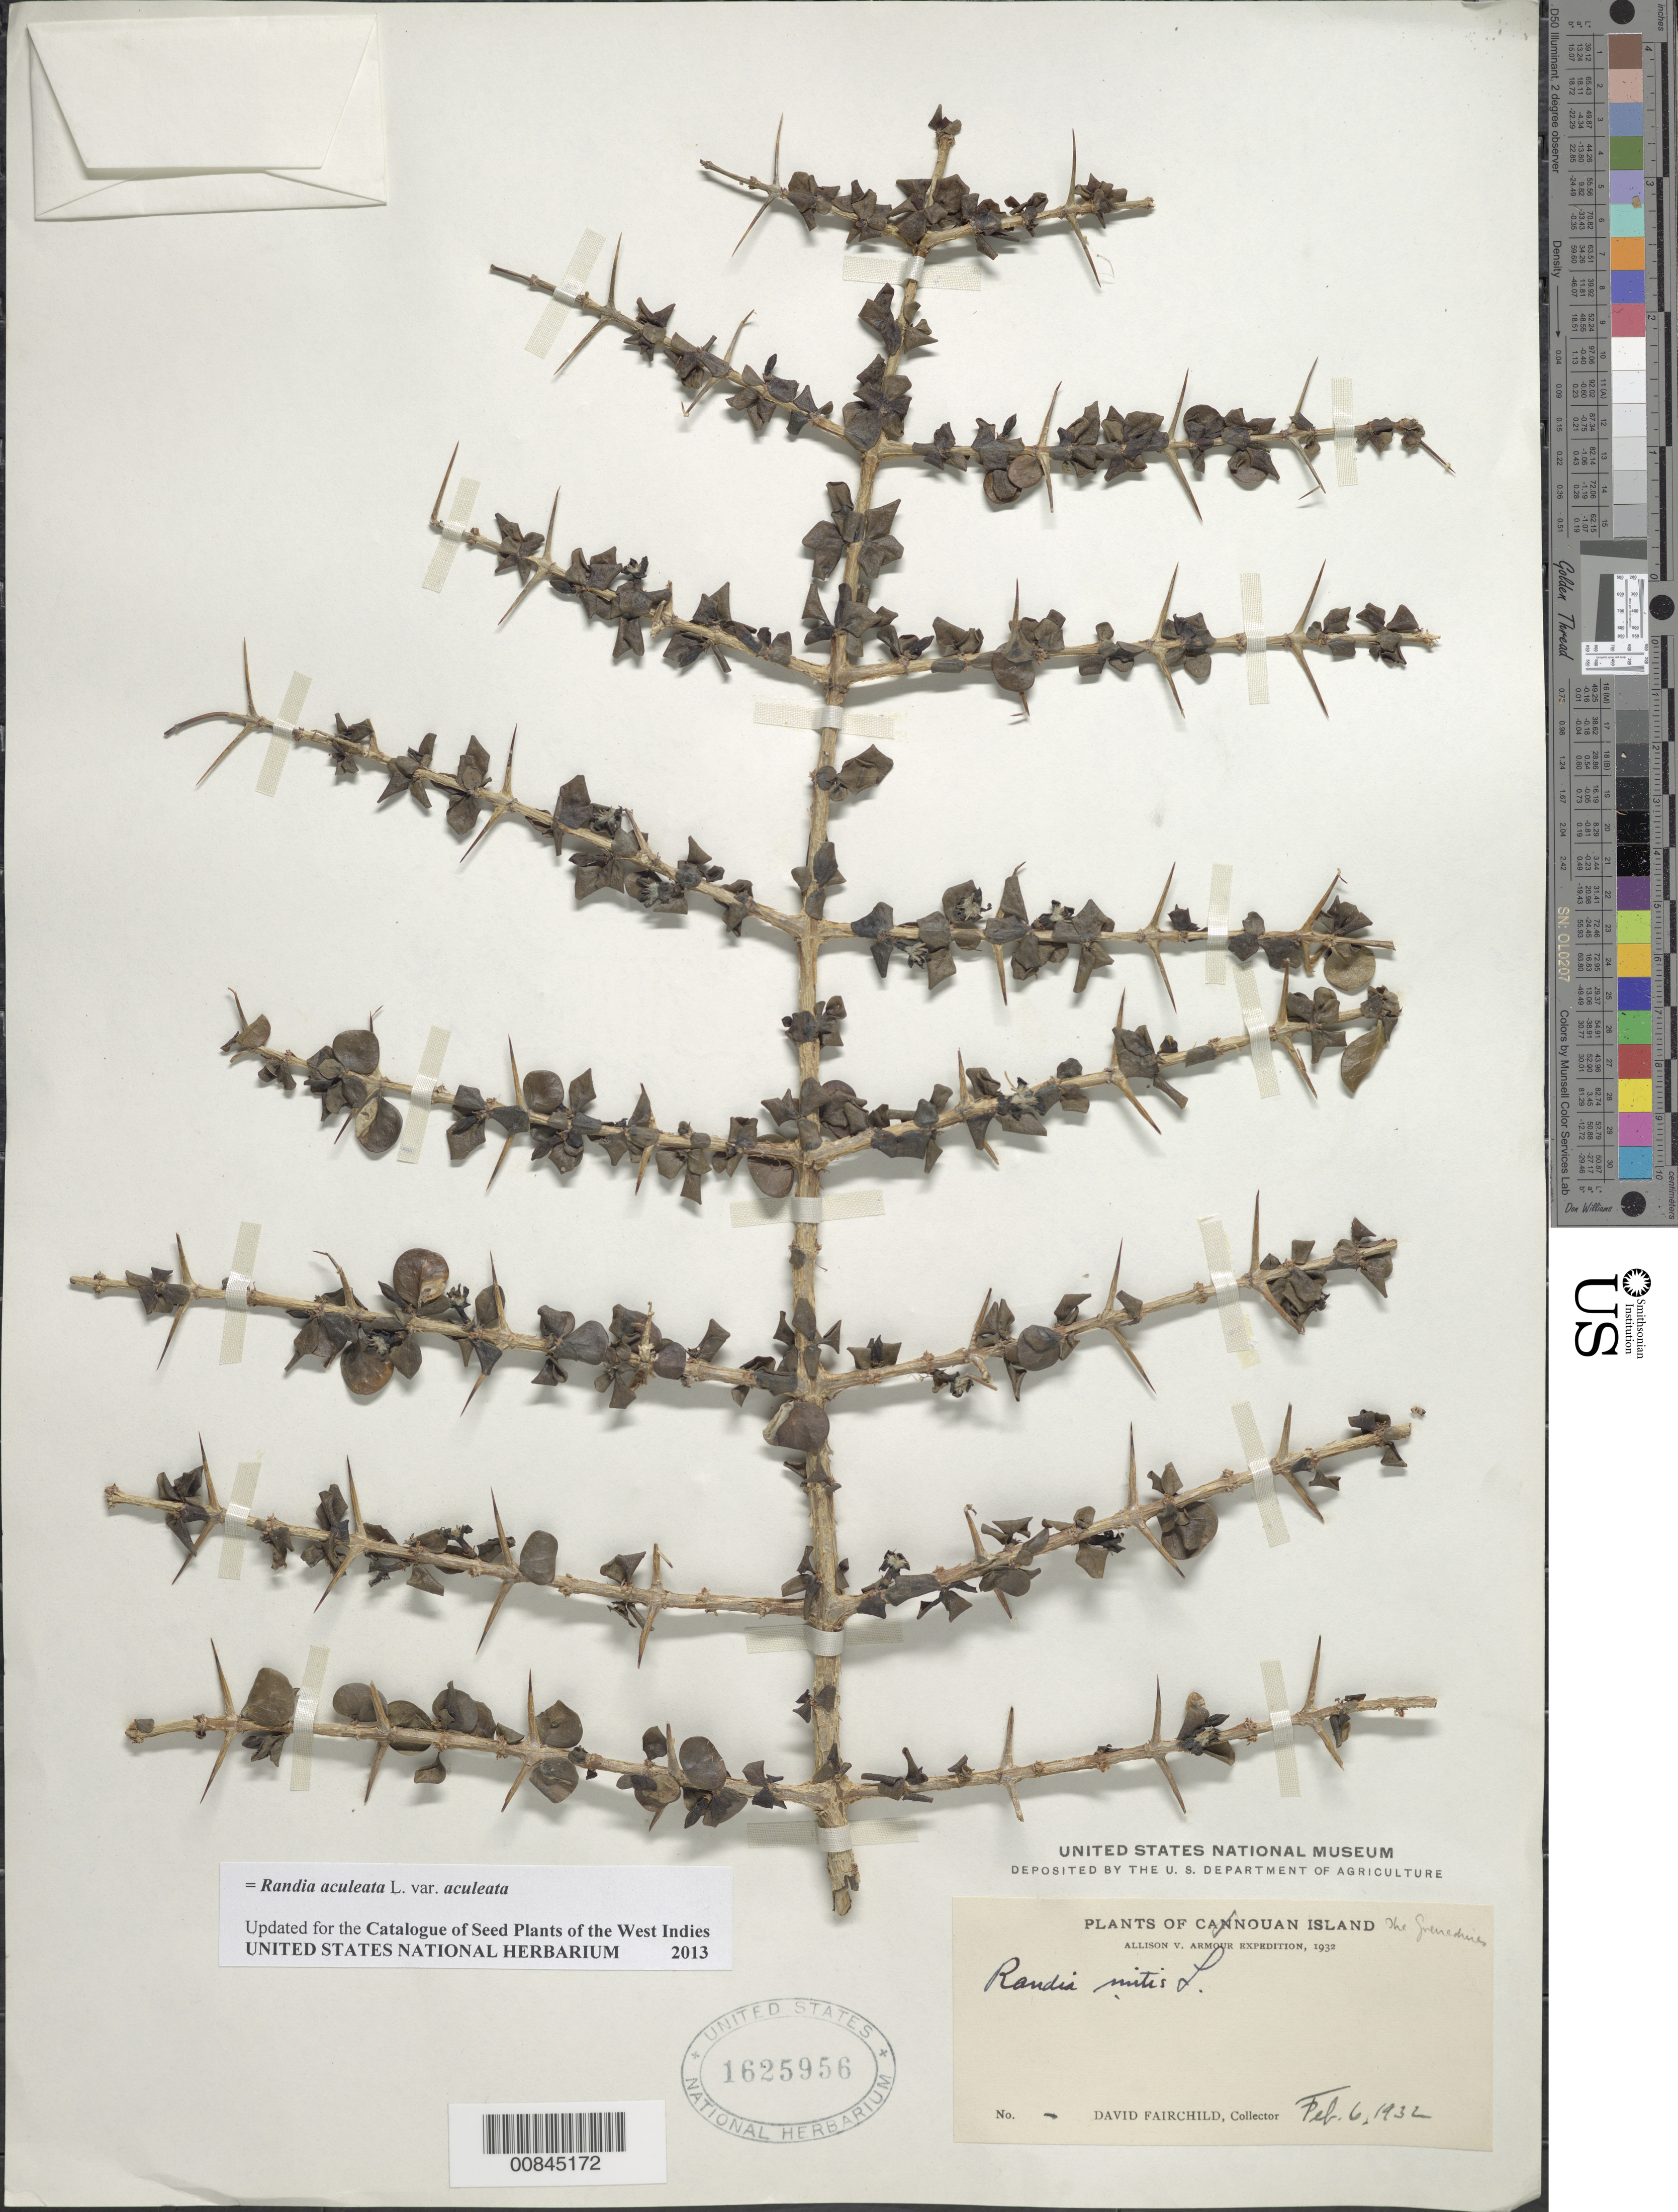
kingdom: Plantae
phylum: Tracheophyta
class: Magnoliopsida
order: Gentianales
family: Rubiaceae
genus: Randia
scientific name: Randia aculeata var. aculeata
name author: L.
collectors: D. Fairchild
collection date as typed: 06 Feb 1932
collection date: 1932-02-06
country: St. Vincent - Grenadines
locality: Canouan Island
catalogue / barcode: US 1625956